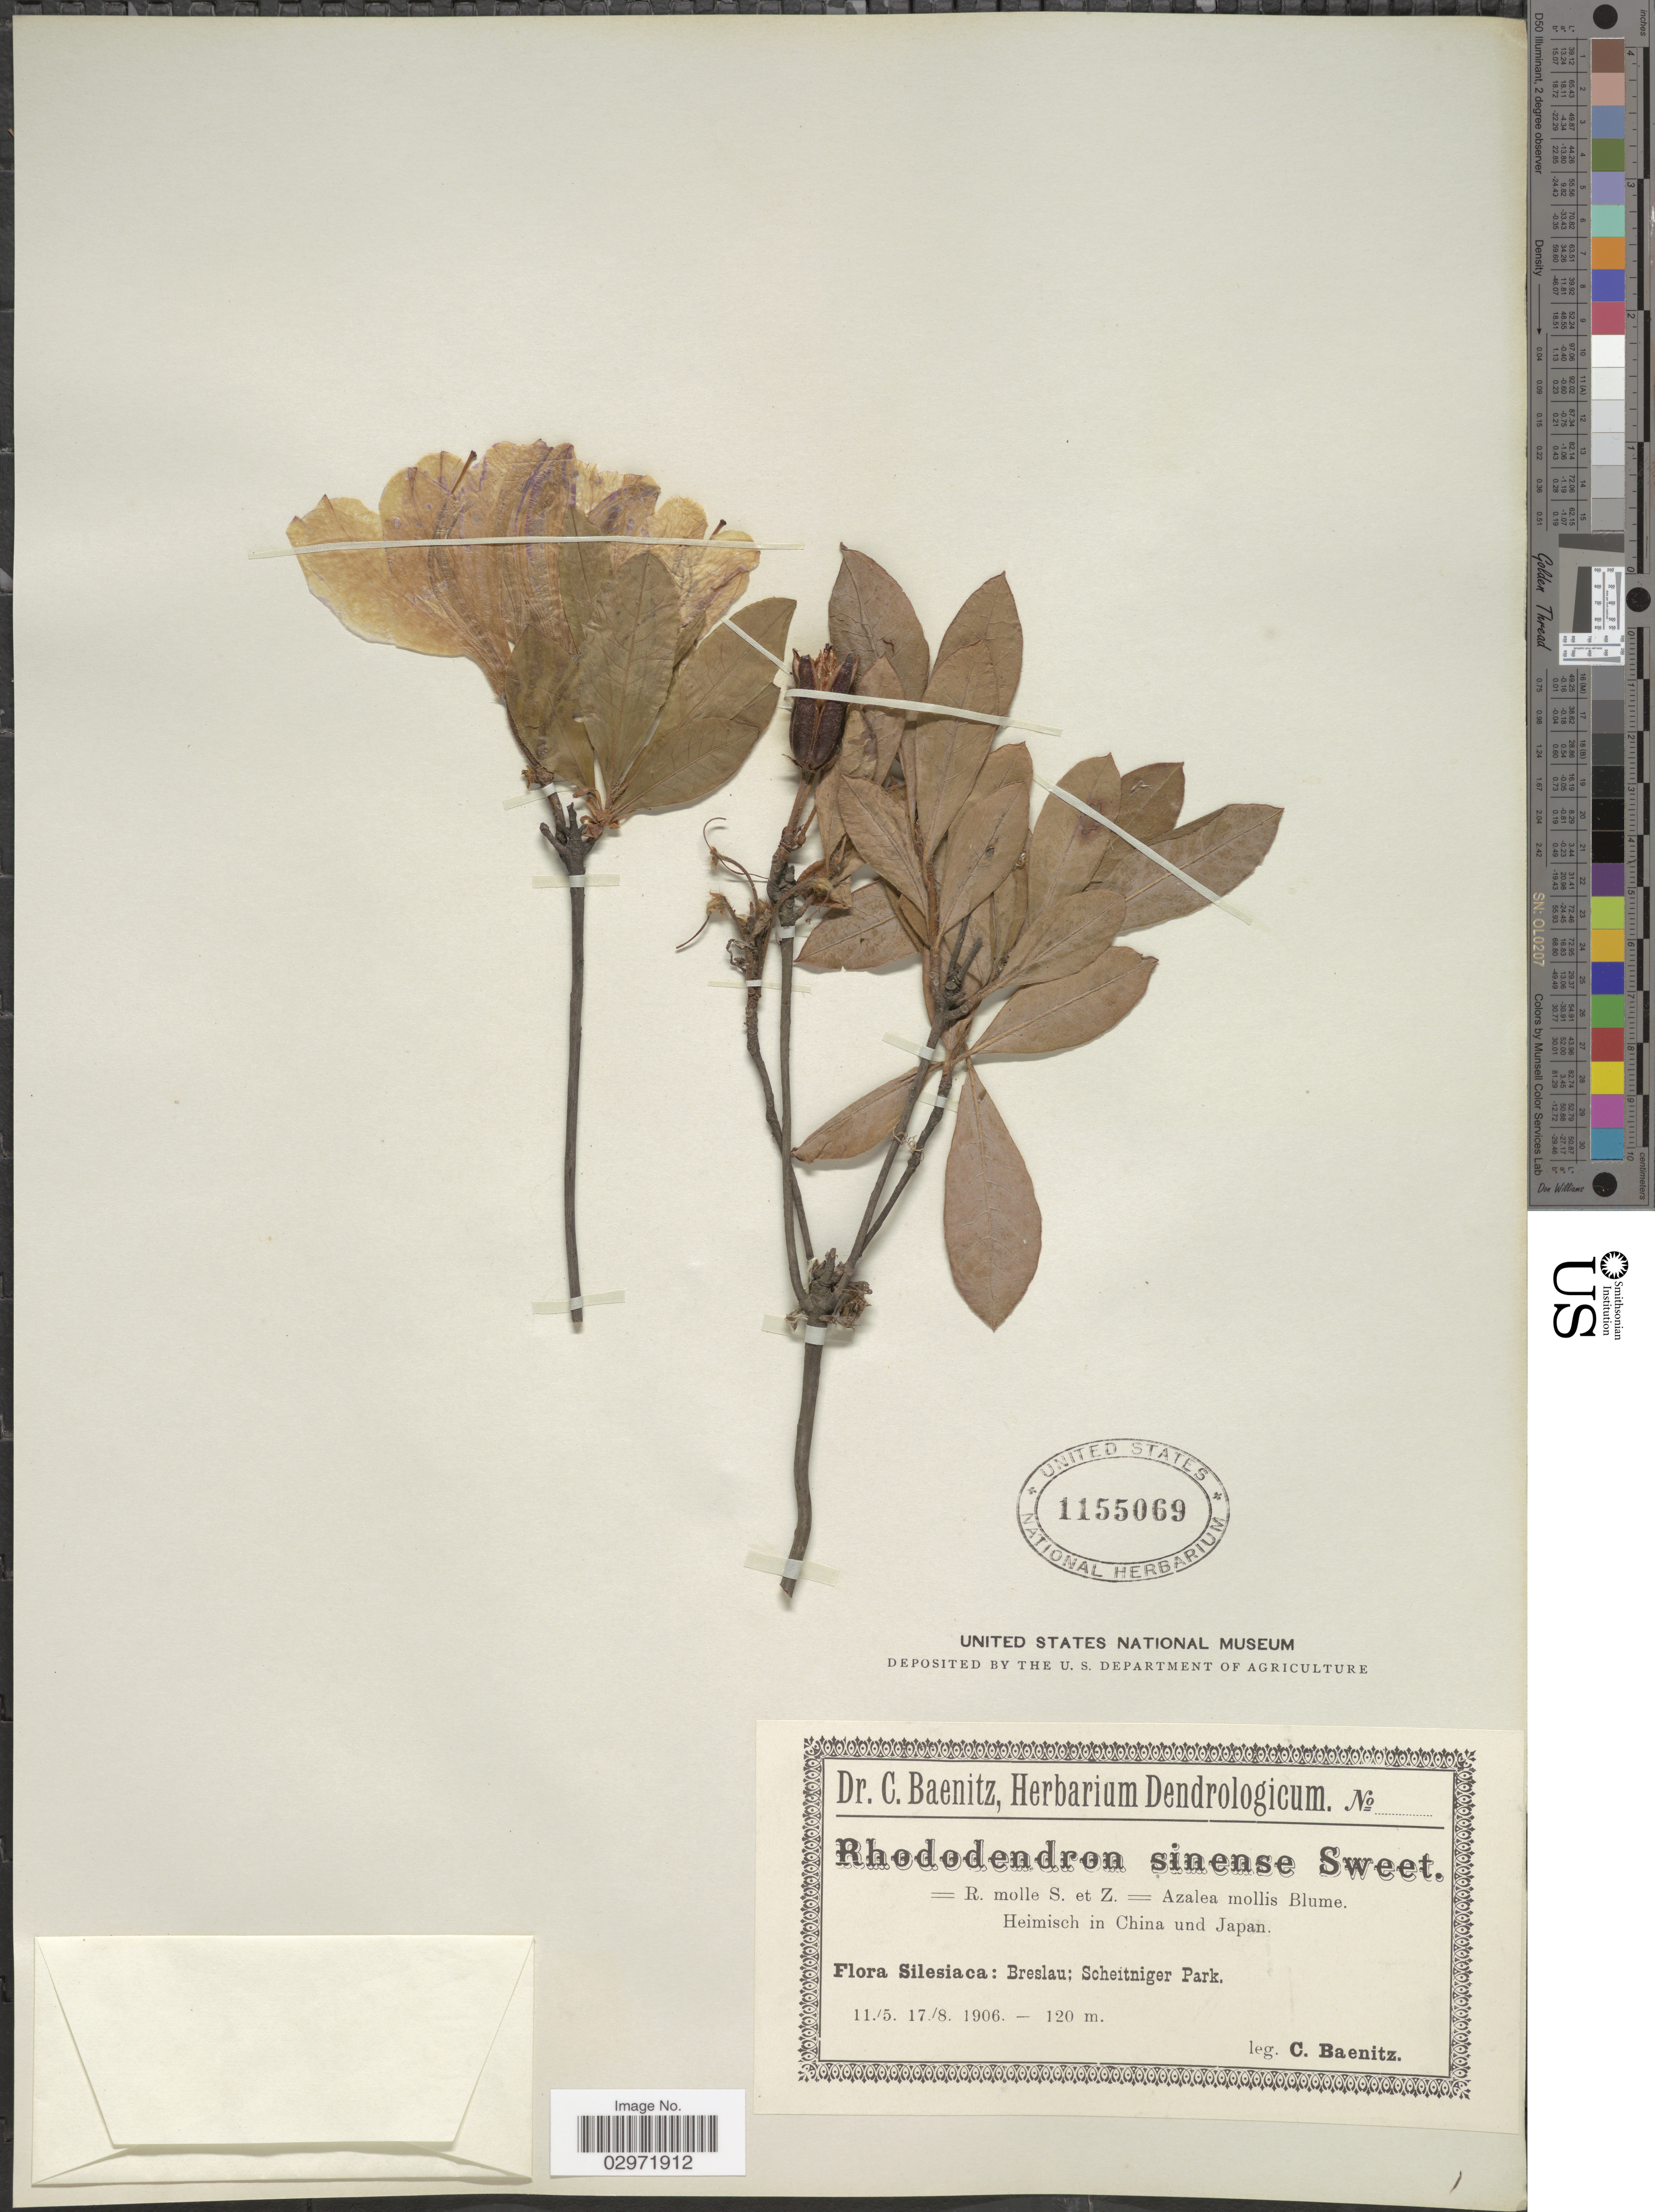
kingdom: Plantae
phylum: Tracheophyta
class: Magnoliopsida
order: Ericales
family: Ericaceae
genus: Rhododendron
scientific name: Rhododendron molle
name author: G. Don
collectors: C. G. Baenitz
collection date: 1906-05-11/1906-08-17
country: Poland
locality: Silesiaca: Breslau; Scheitniger Park.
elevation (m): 120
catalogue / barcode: US 1155069